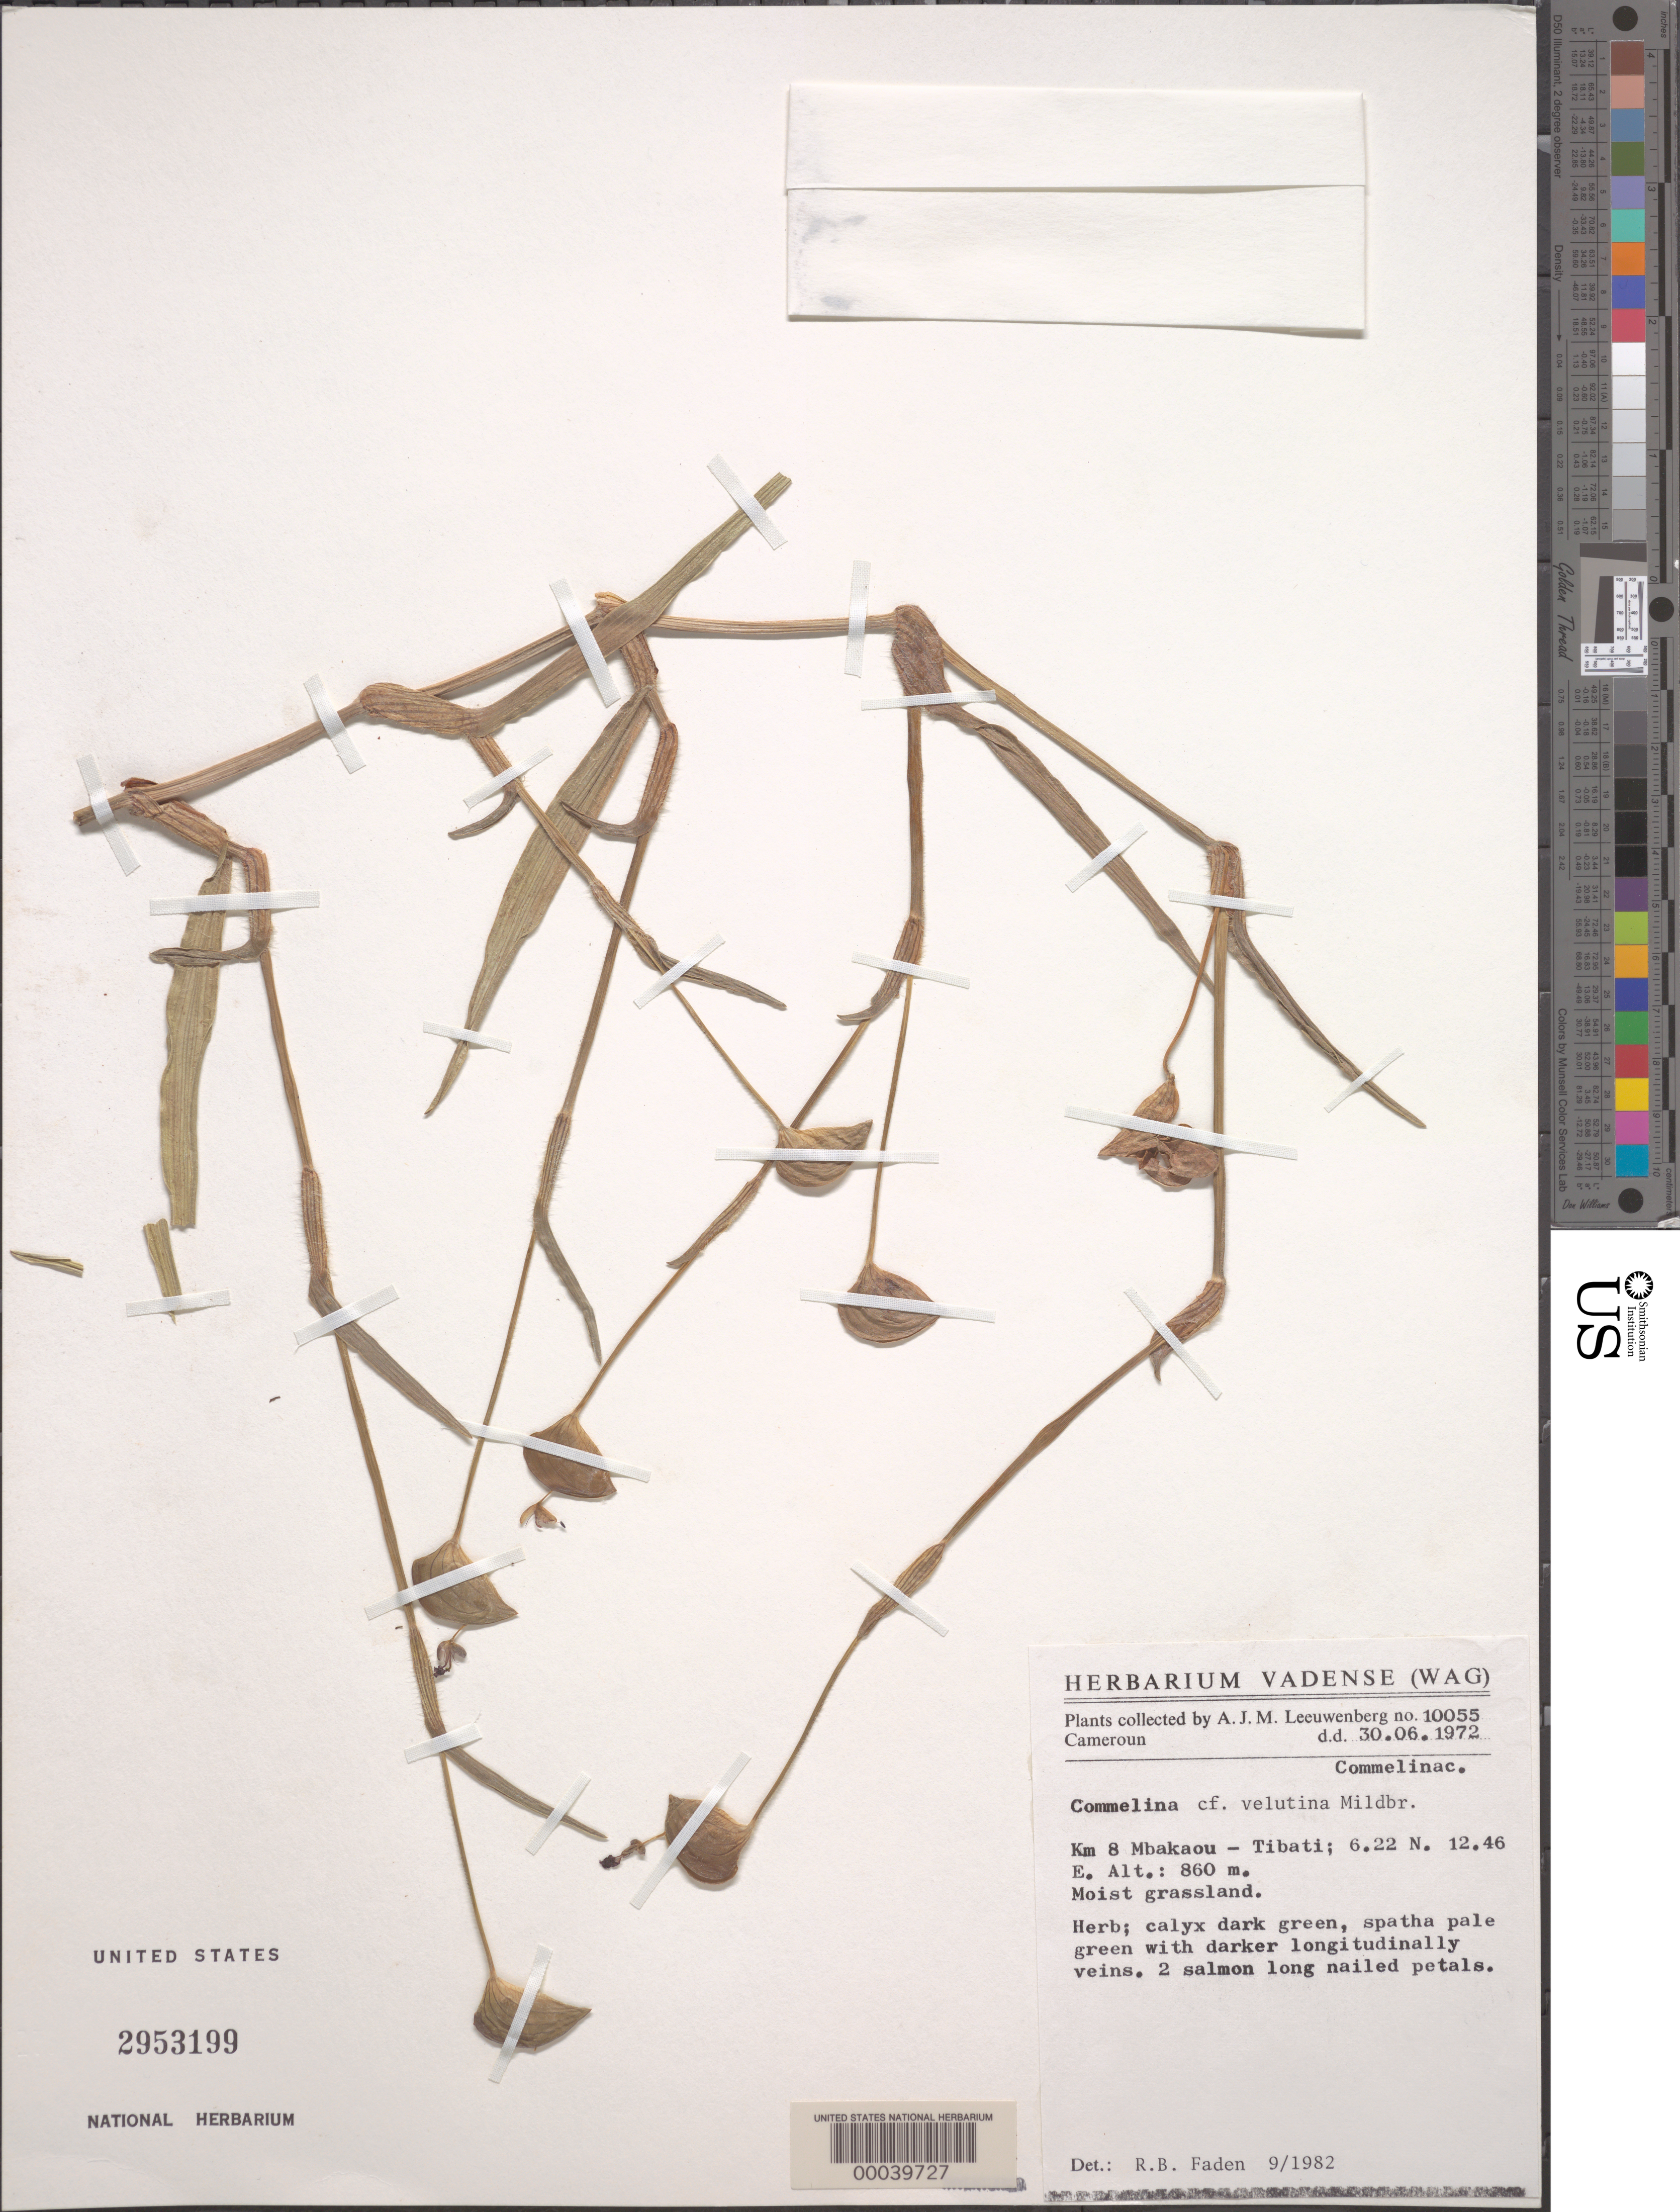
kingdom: Plantae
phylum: Tracheophyta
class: Liliopsida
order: Commelinales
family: Commelinaceae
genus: Commelina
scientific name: Commelina velutina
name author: Mildbr.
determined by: Faden, Robert B., (US), Smithsonian Institution - National Museum of Natural History (UNITED STATES)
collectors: A. J. M. Leeuwenberg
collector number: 10055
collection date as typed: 30 Jun 1972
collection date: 1972-06-30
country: Cameroon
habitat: Moist soil, grassland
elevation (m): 800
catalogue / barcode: US 2953199